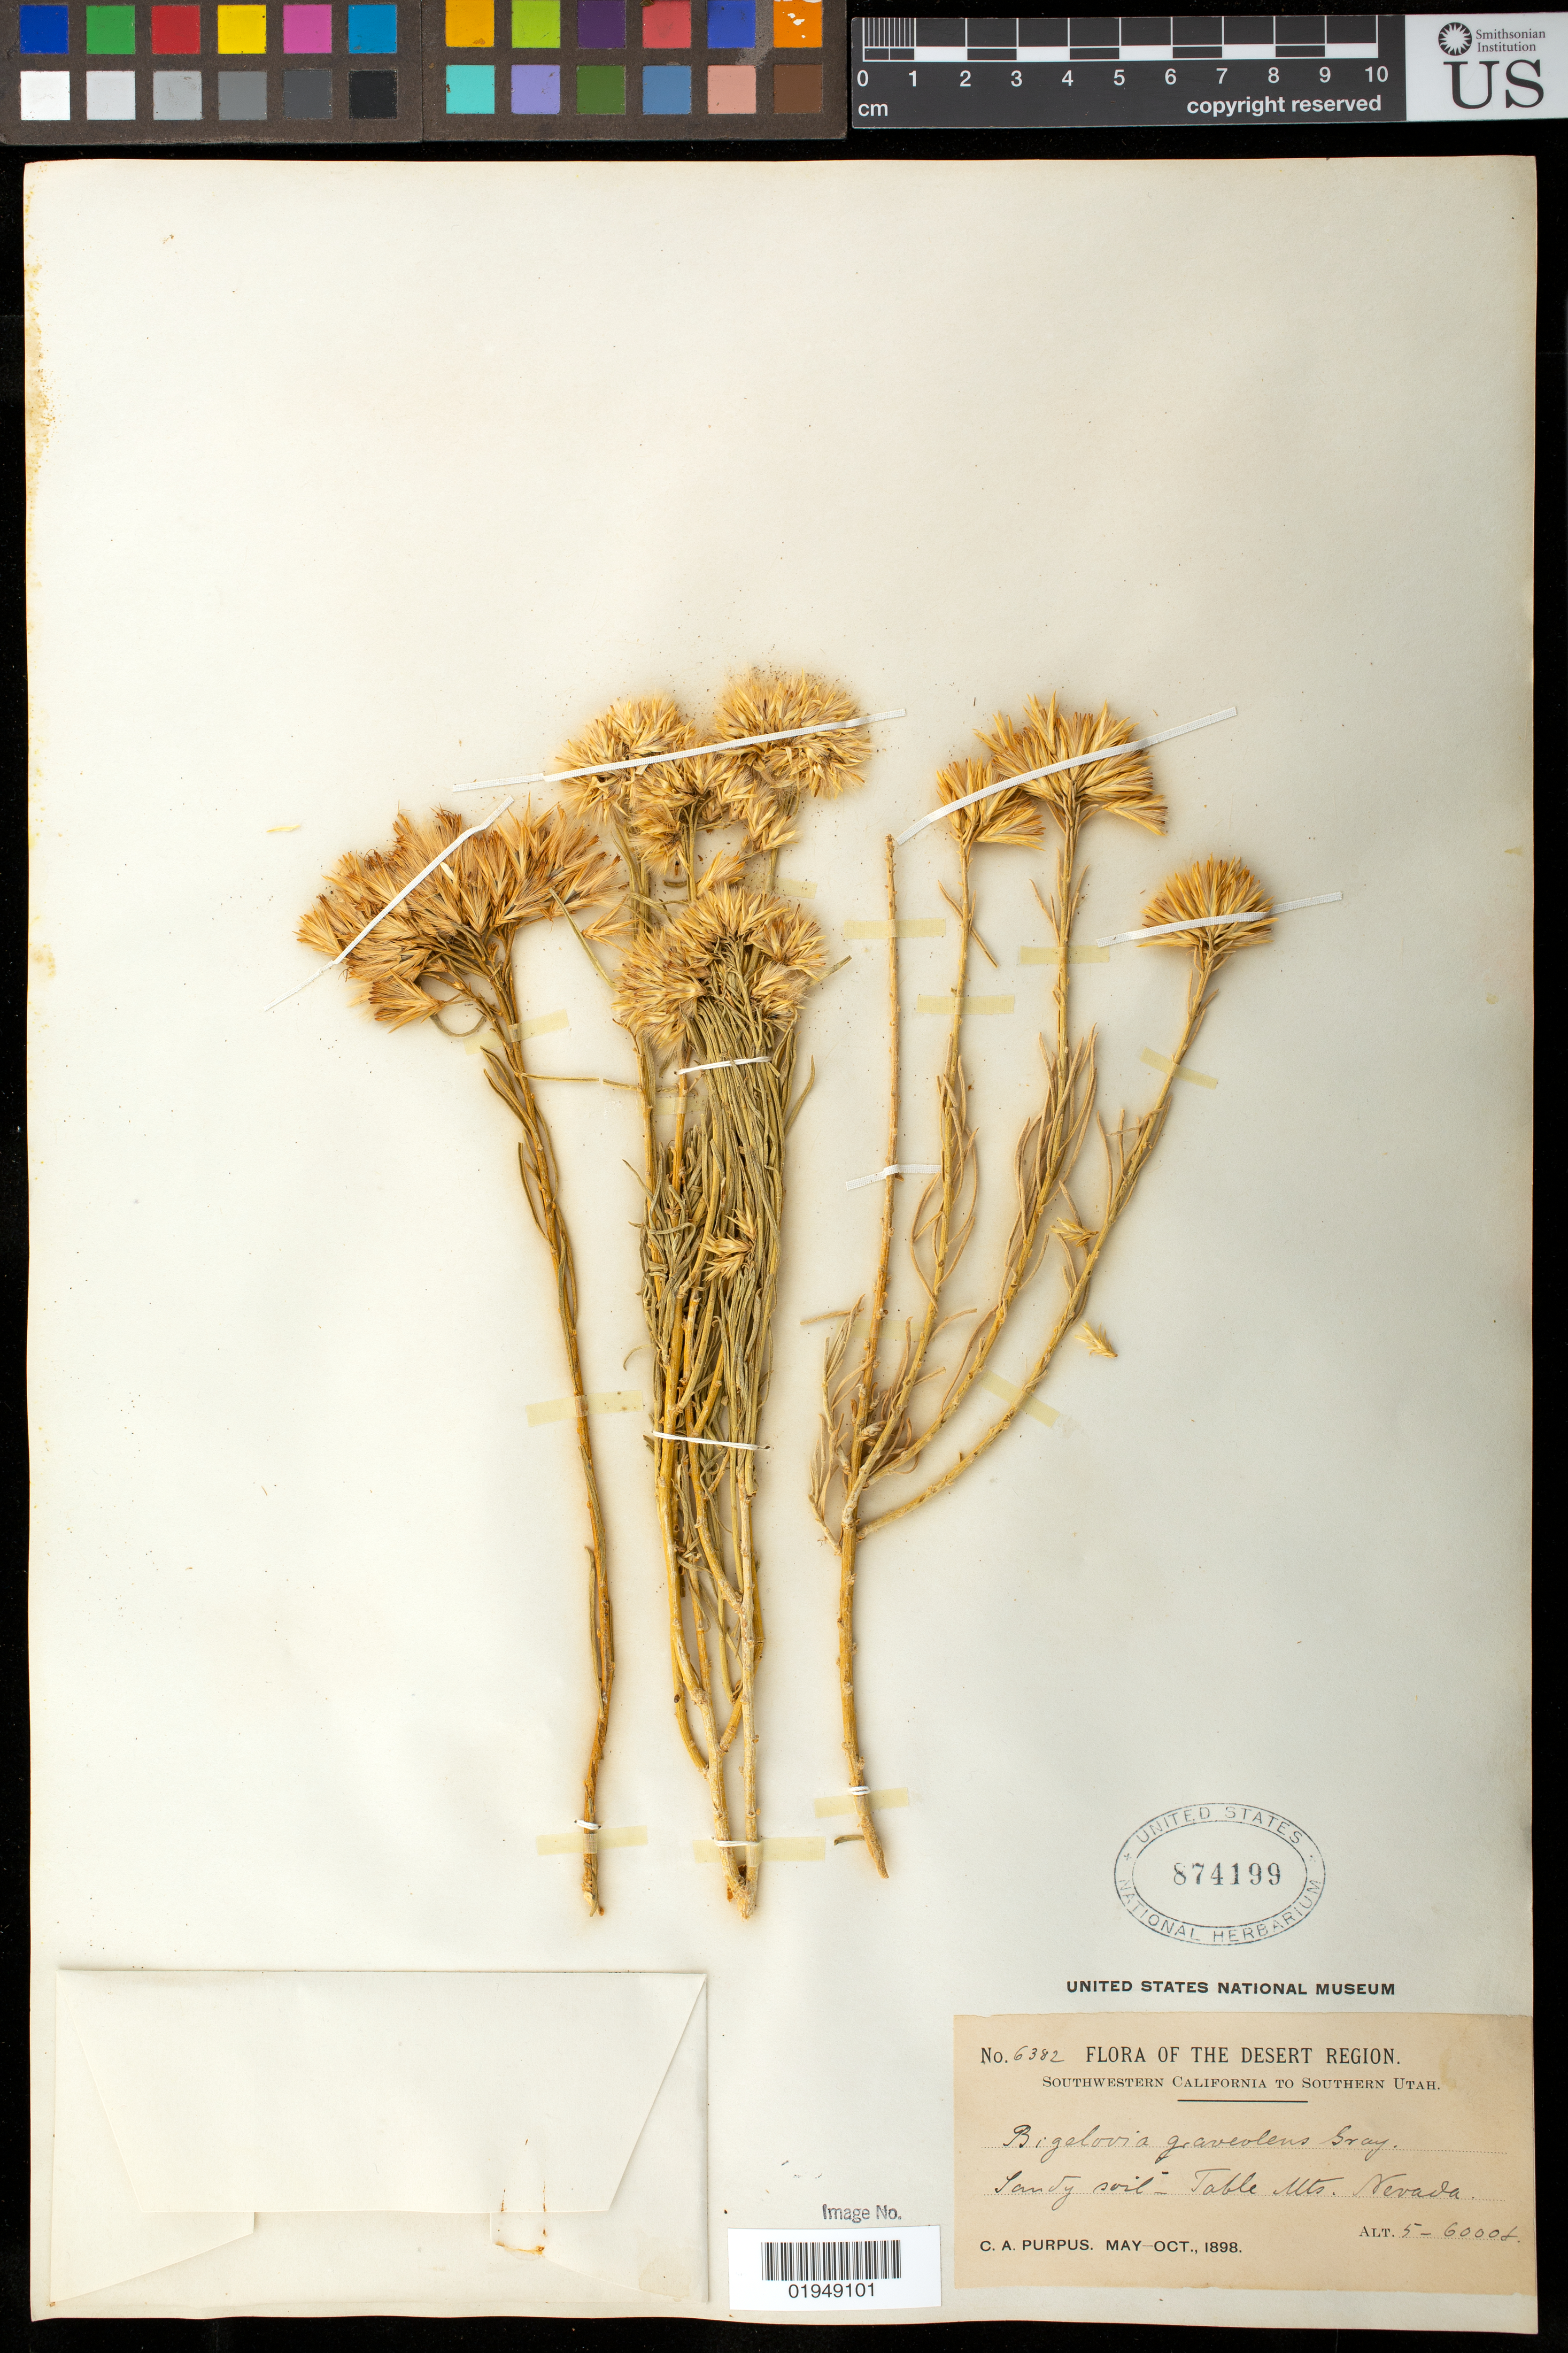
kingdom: Plantae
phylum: Tracheophyta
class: Magnoliopsida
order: Asterales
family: Asteraceae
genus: Ericameria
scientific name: Ericameria nauseosa var. graveolens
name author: (Nutt.) Reveal & Schuyler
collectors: C. A. Purpus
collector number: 6382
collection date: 1898-05/1898-10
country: United States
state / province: Nevada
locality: Desert Region. Southwestern California to Southern Utah. Table Mts. Nevada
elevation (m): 1524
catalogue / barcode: US 874199